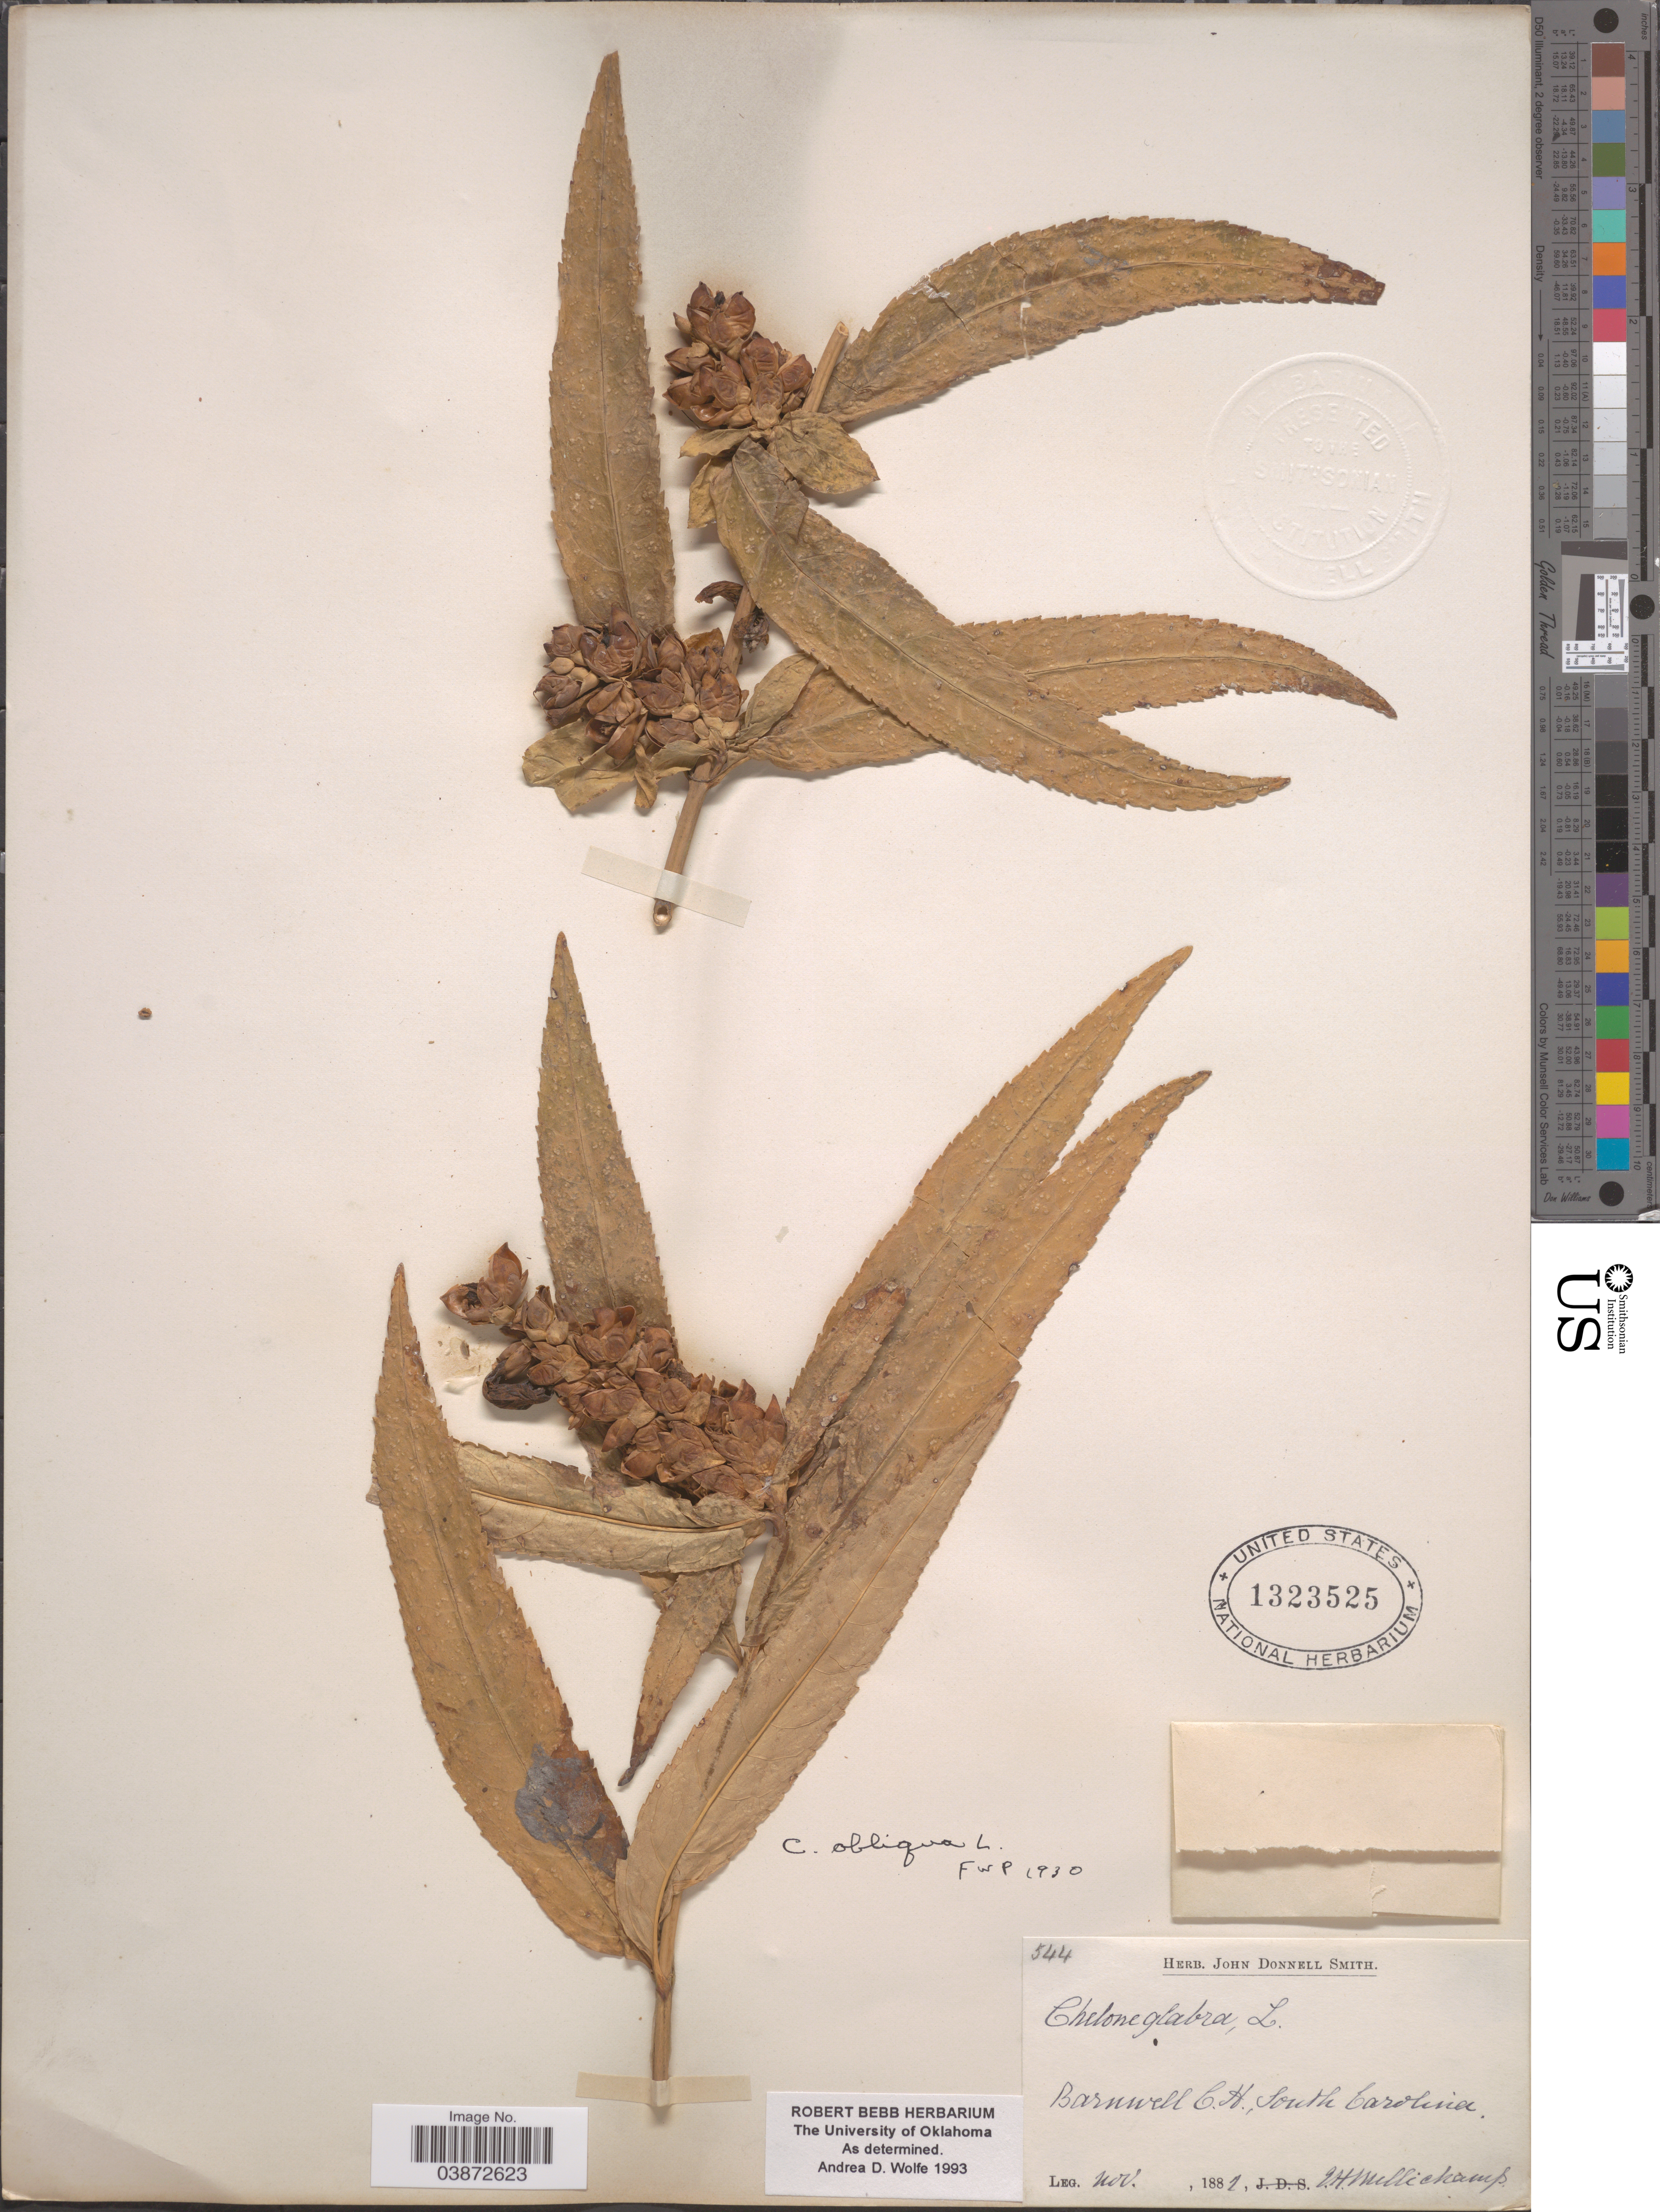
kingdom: Plantae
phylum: Tracheophyta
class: Magnoliopsida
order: Lamiales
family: Plantaginaceae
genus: Chelone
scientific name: Chelone obliqua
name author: L.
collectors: J. H. Mellichamp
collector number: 544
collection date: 1881-11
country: United States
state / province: South Carolina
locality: Barnwell C. H.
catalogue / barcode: US 1323525